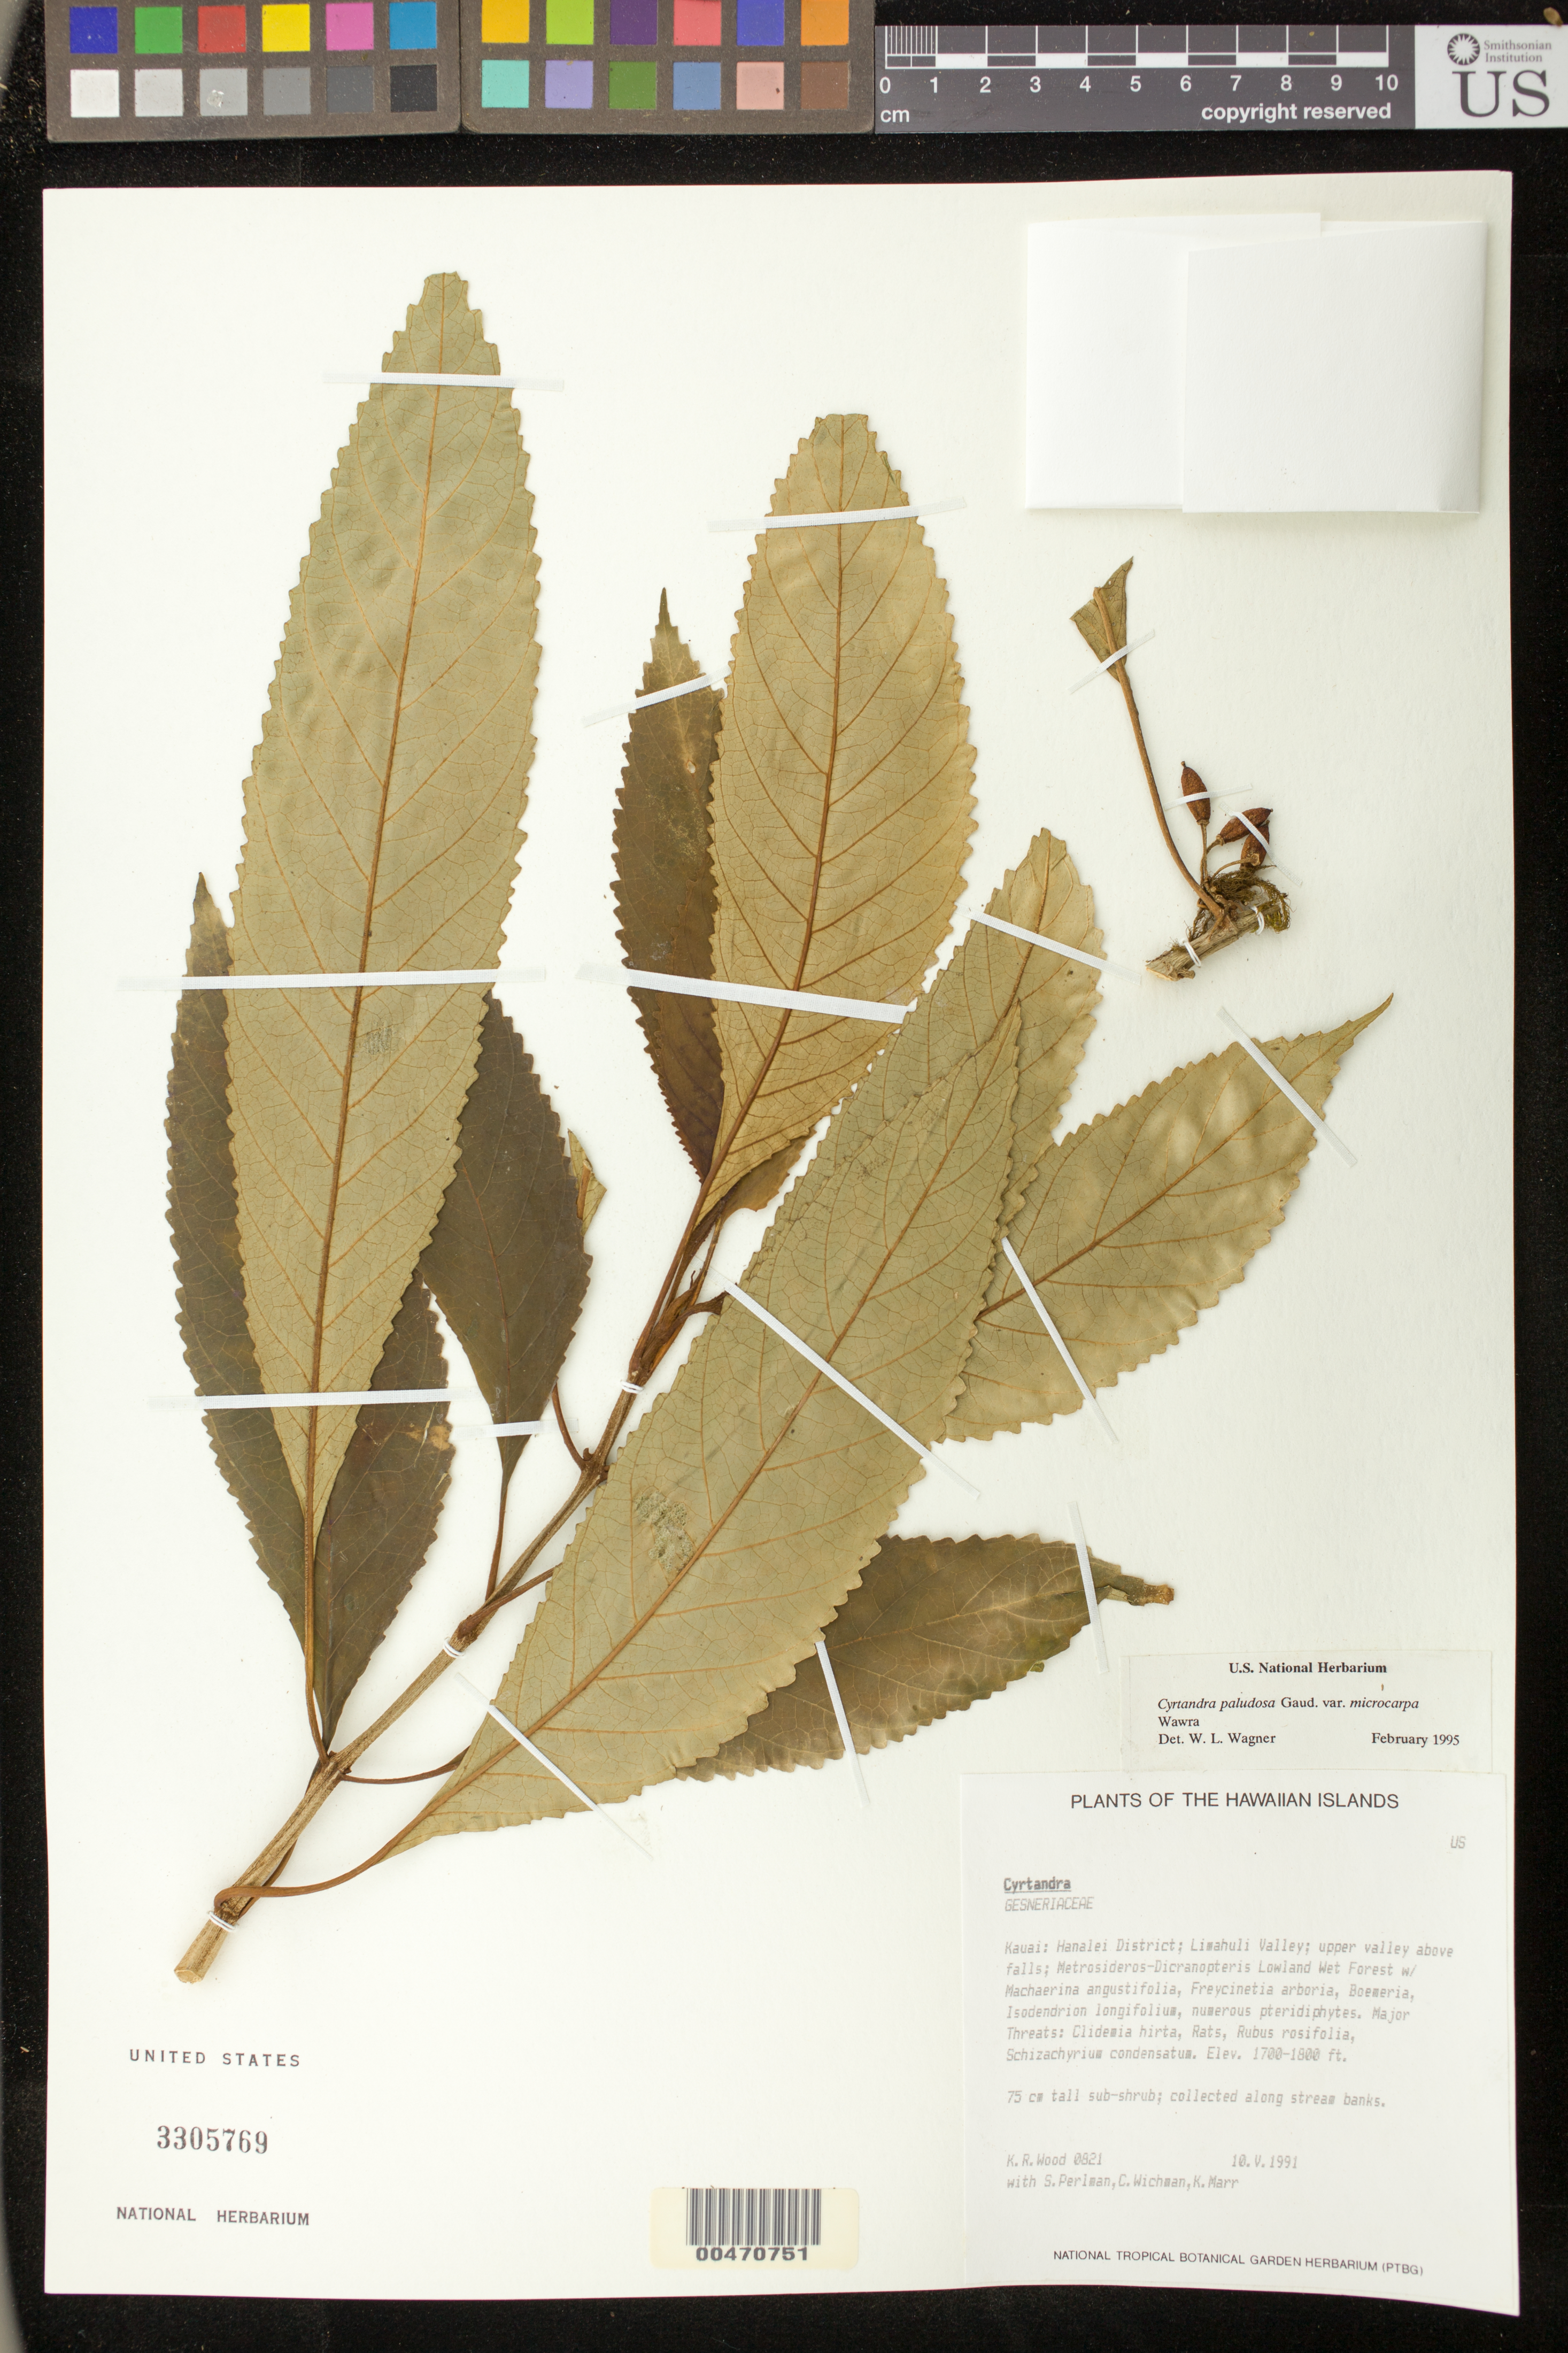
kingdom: Plantae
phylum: Tracheophyta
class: Magnoliopsida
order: Lamiales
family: Gesneriaceae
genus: Cyrtandra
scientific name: Cyrtandra paludosa var. microcarpa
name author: Wawra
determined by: Wagner, W. L., (BOT), Smithsonian Institution - National Museum of Natural History (UNITED STATES)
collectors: K. R. Wood, S. P. Perlman, C. Wichman & K. Marr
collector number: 0821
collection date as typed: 10 May 1991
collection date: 1991-05-10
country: United States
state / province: Hawaii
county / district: Kauai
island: Kaua'i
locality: Hanalei Dist, Limahuli Valley, upper valley above falls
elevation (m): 518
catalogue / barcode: US 3305769